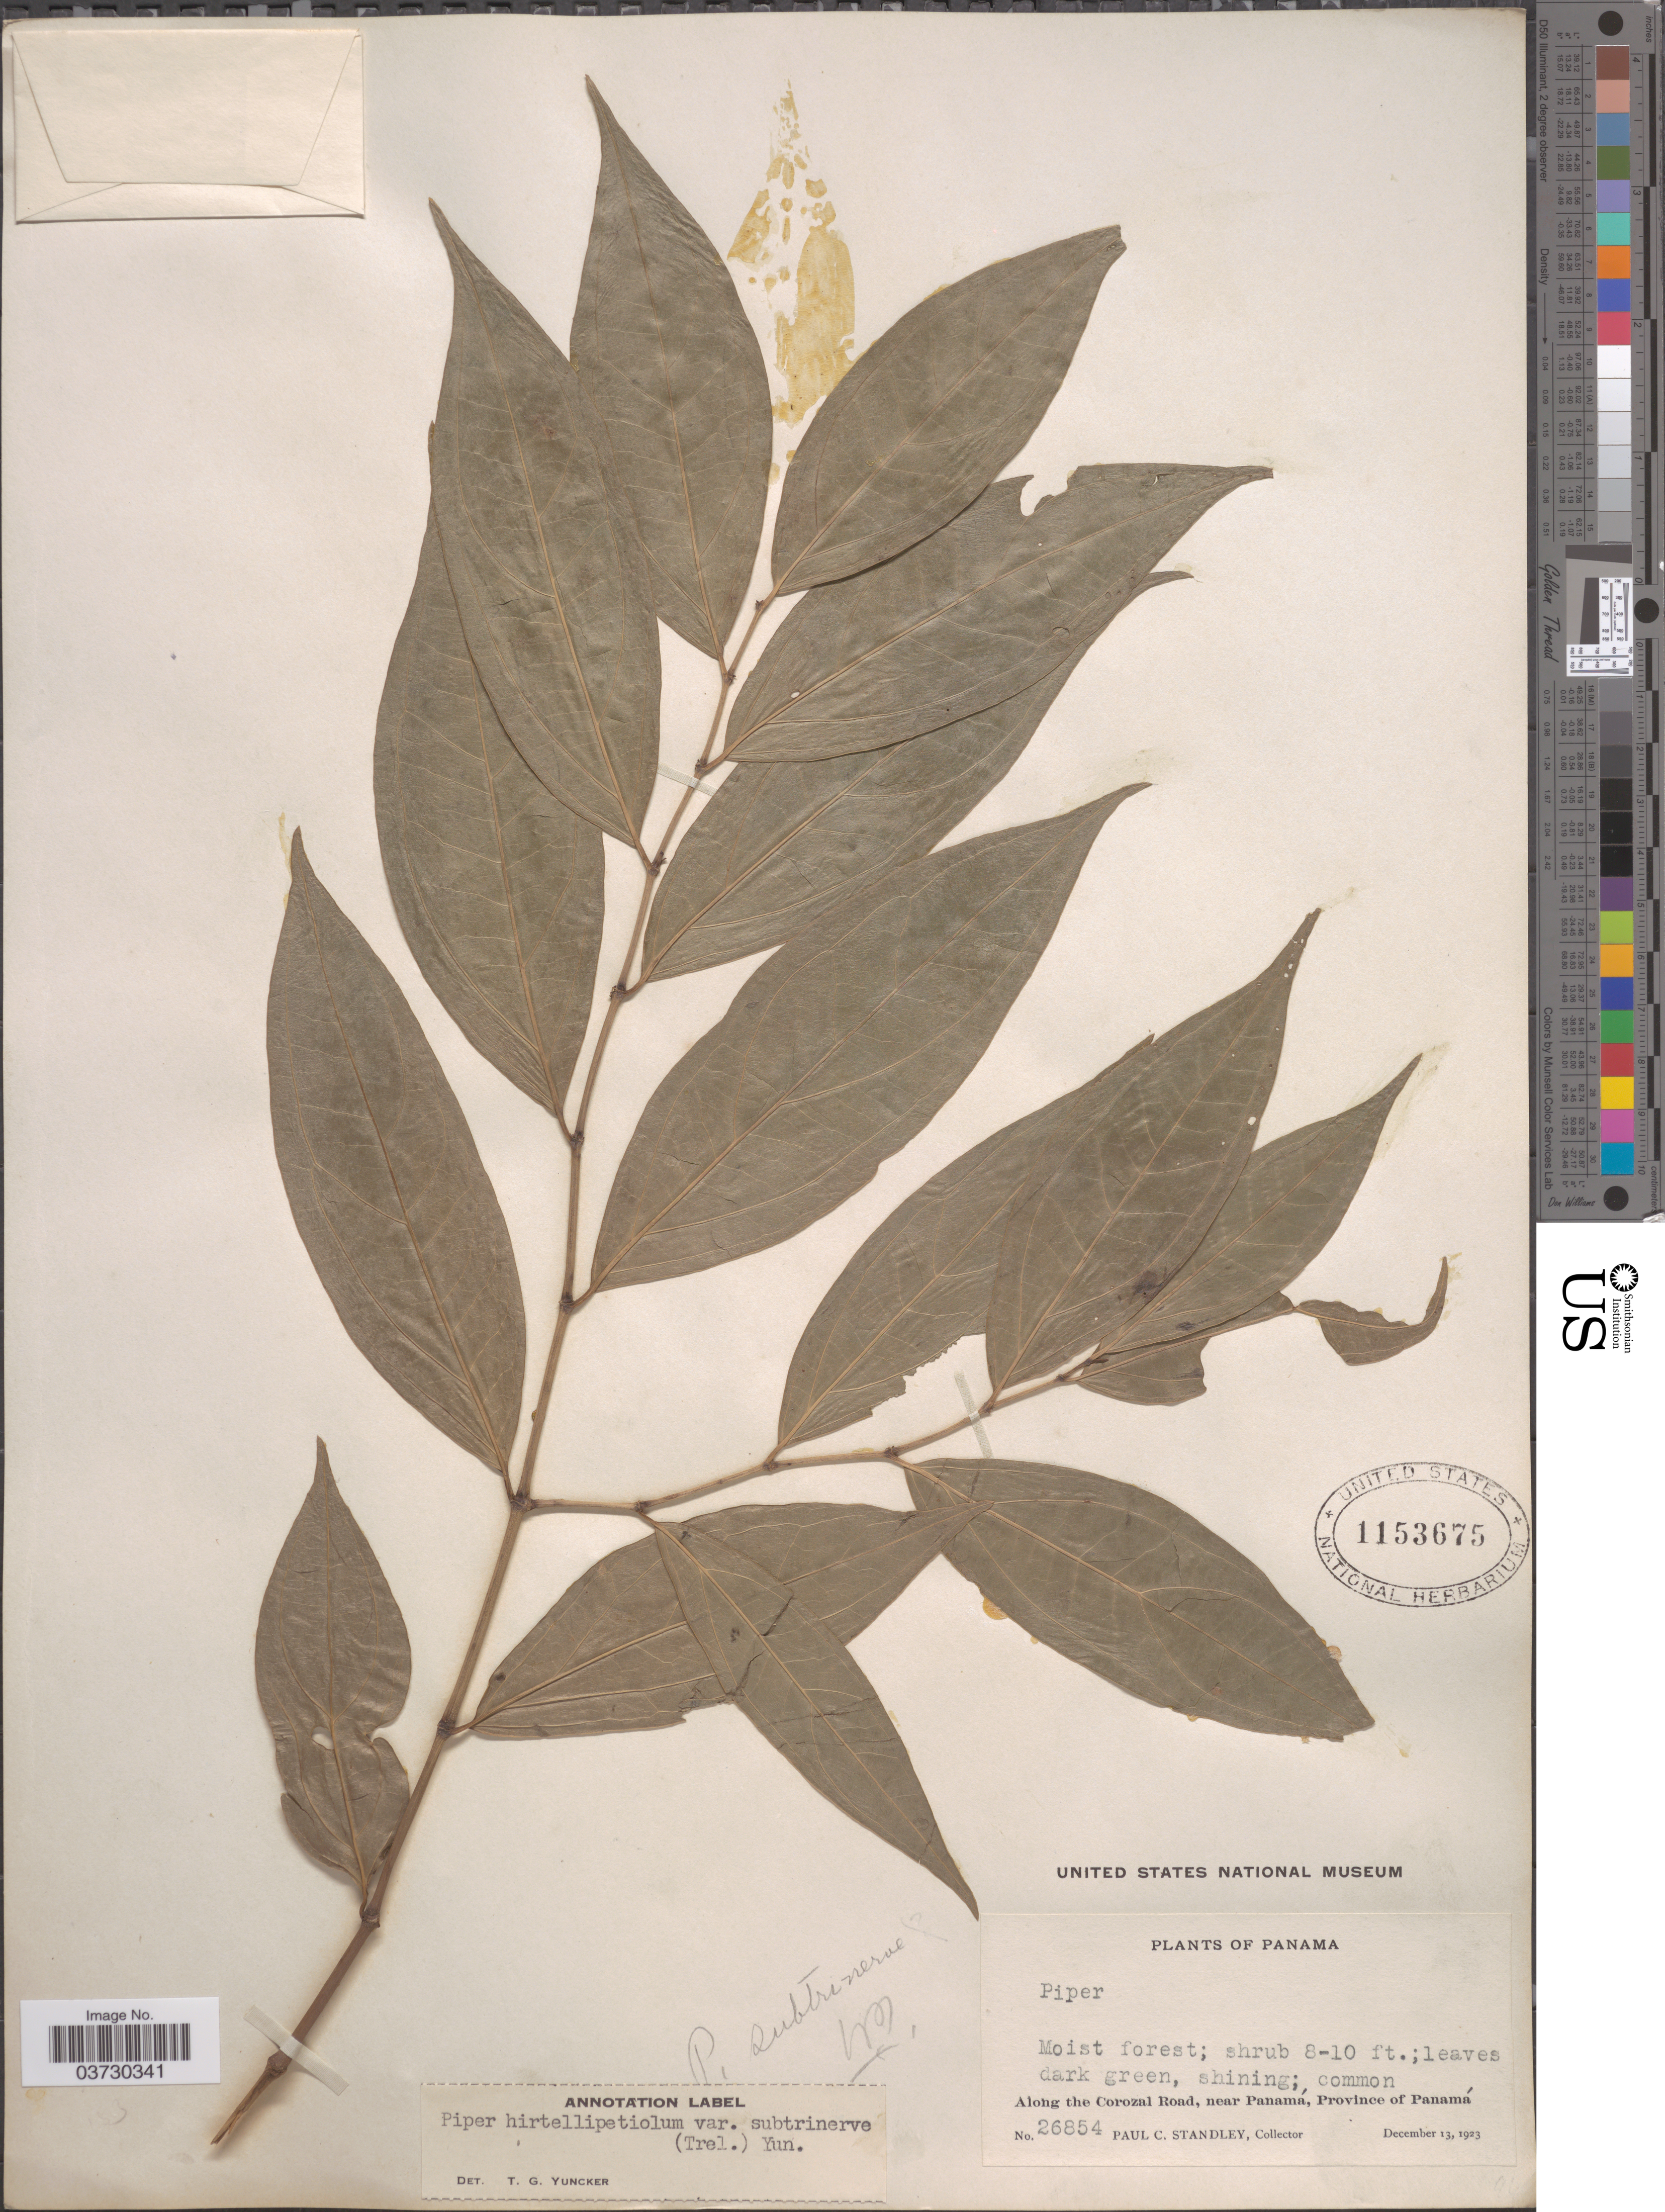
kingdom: Plantae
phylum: Tracheophyta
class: Magnoliopsida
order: Piperales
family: Piperaceae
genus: Piper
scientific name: Piper hirtellipetiolum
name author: C. DC.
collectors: P. C. Standley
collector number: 26854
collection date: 1923-12-13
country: Panama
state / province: Panamá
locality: Along the Corozal Road, near Panamá.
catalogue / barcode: US 1153675